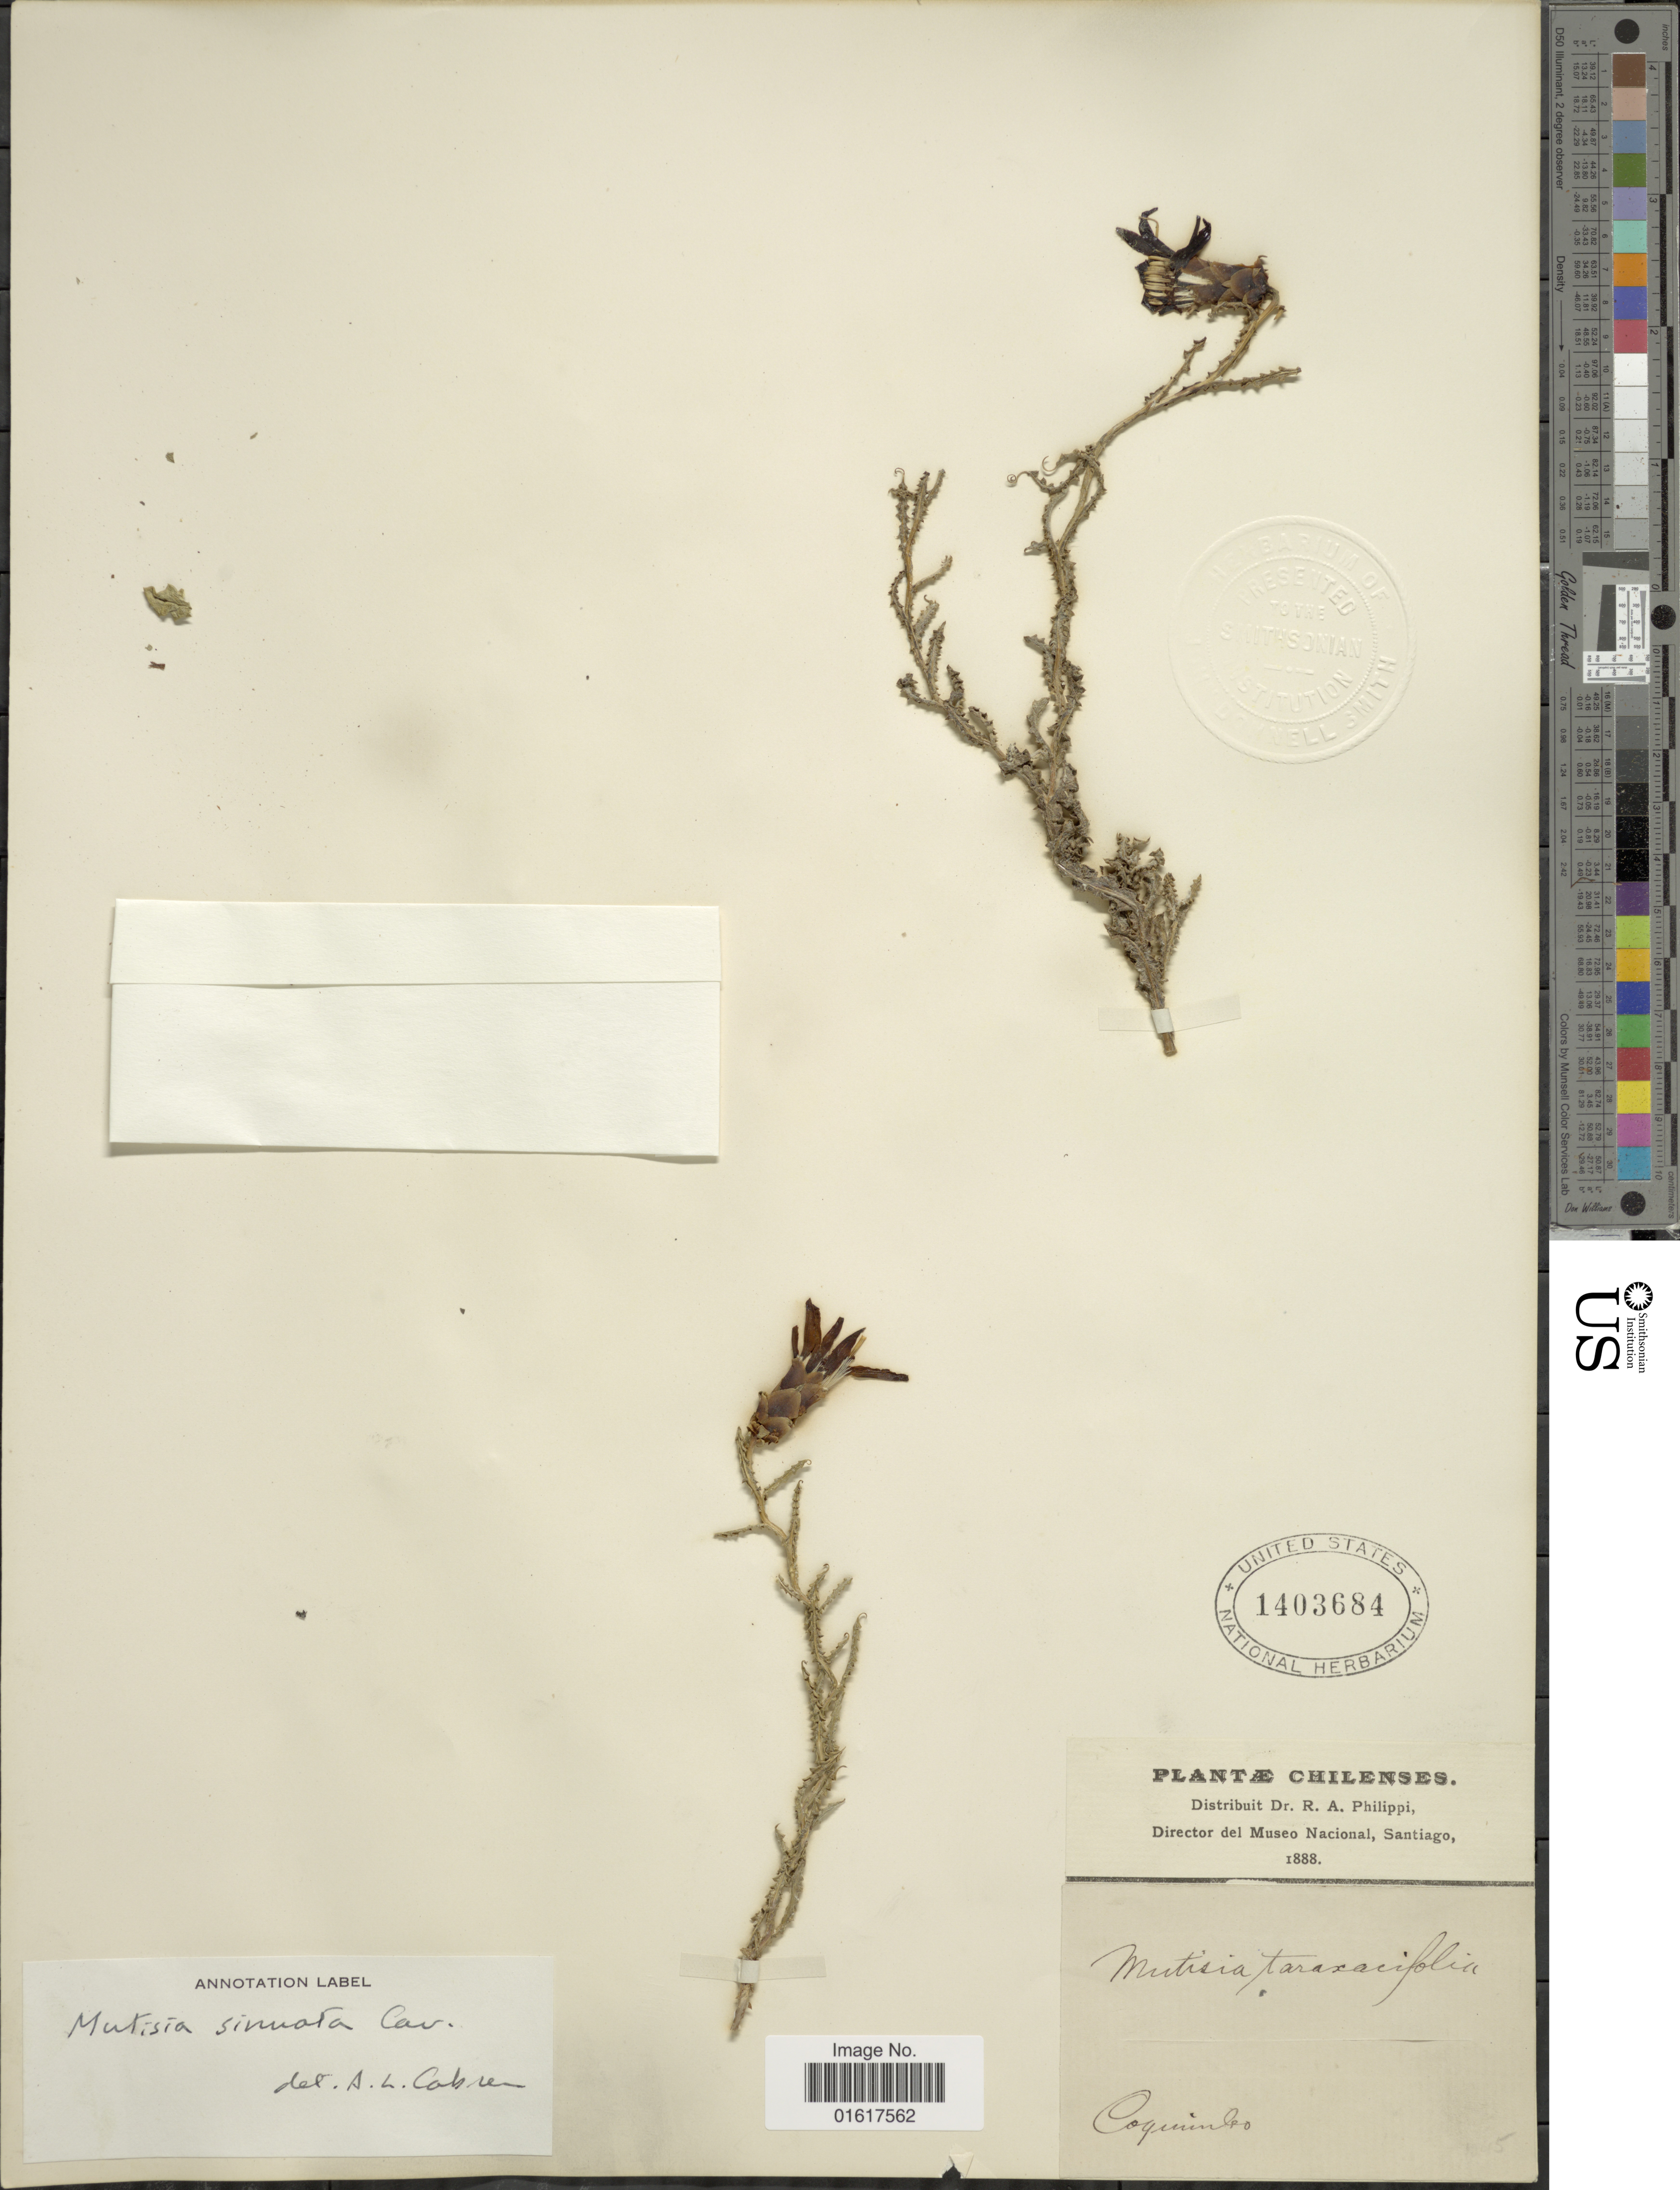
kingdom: Plantae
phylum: Tracheophyta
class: Magnoliopsida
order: Asterales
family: Asteraceae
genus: Mutisia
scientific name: Mutisia sinuata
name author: Cav.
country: Chile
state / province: Coquimbo (IV)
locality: Coquimbo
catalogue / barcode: US 1403684